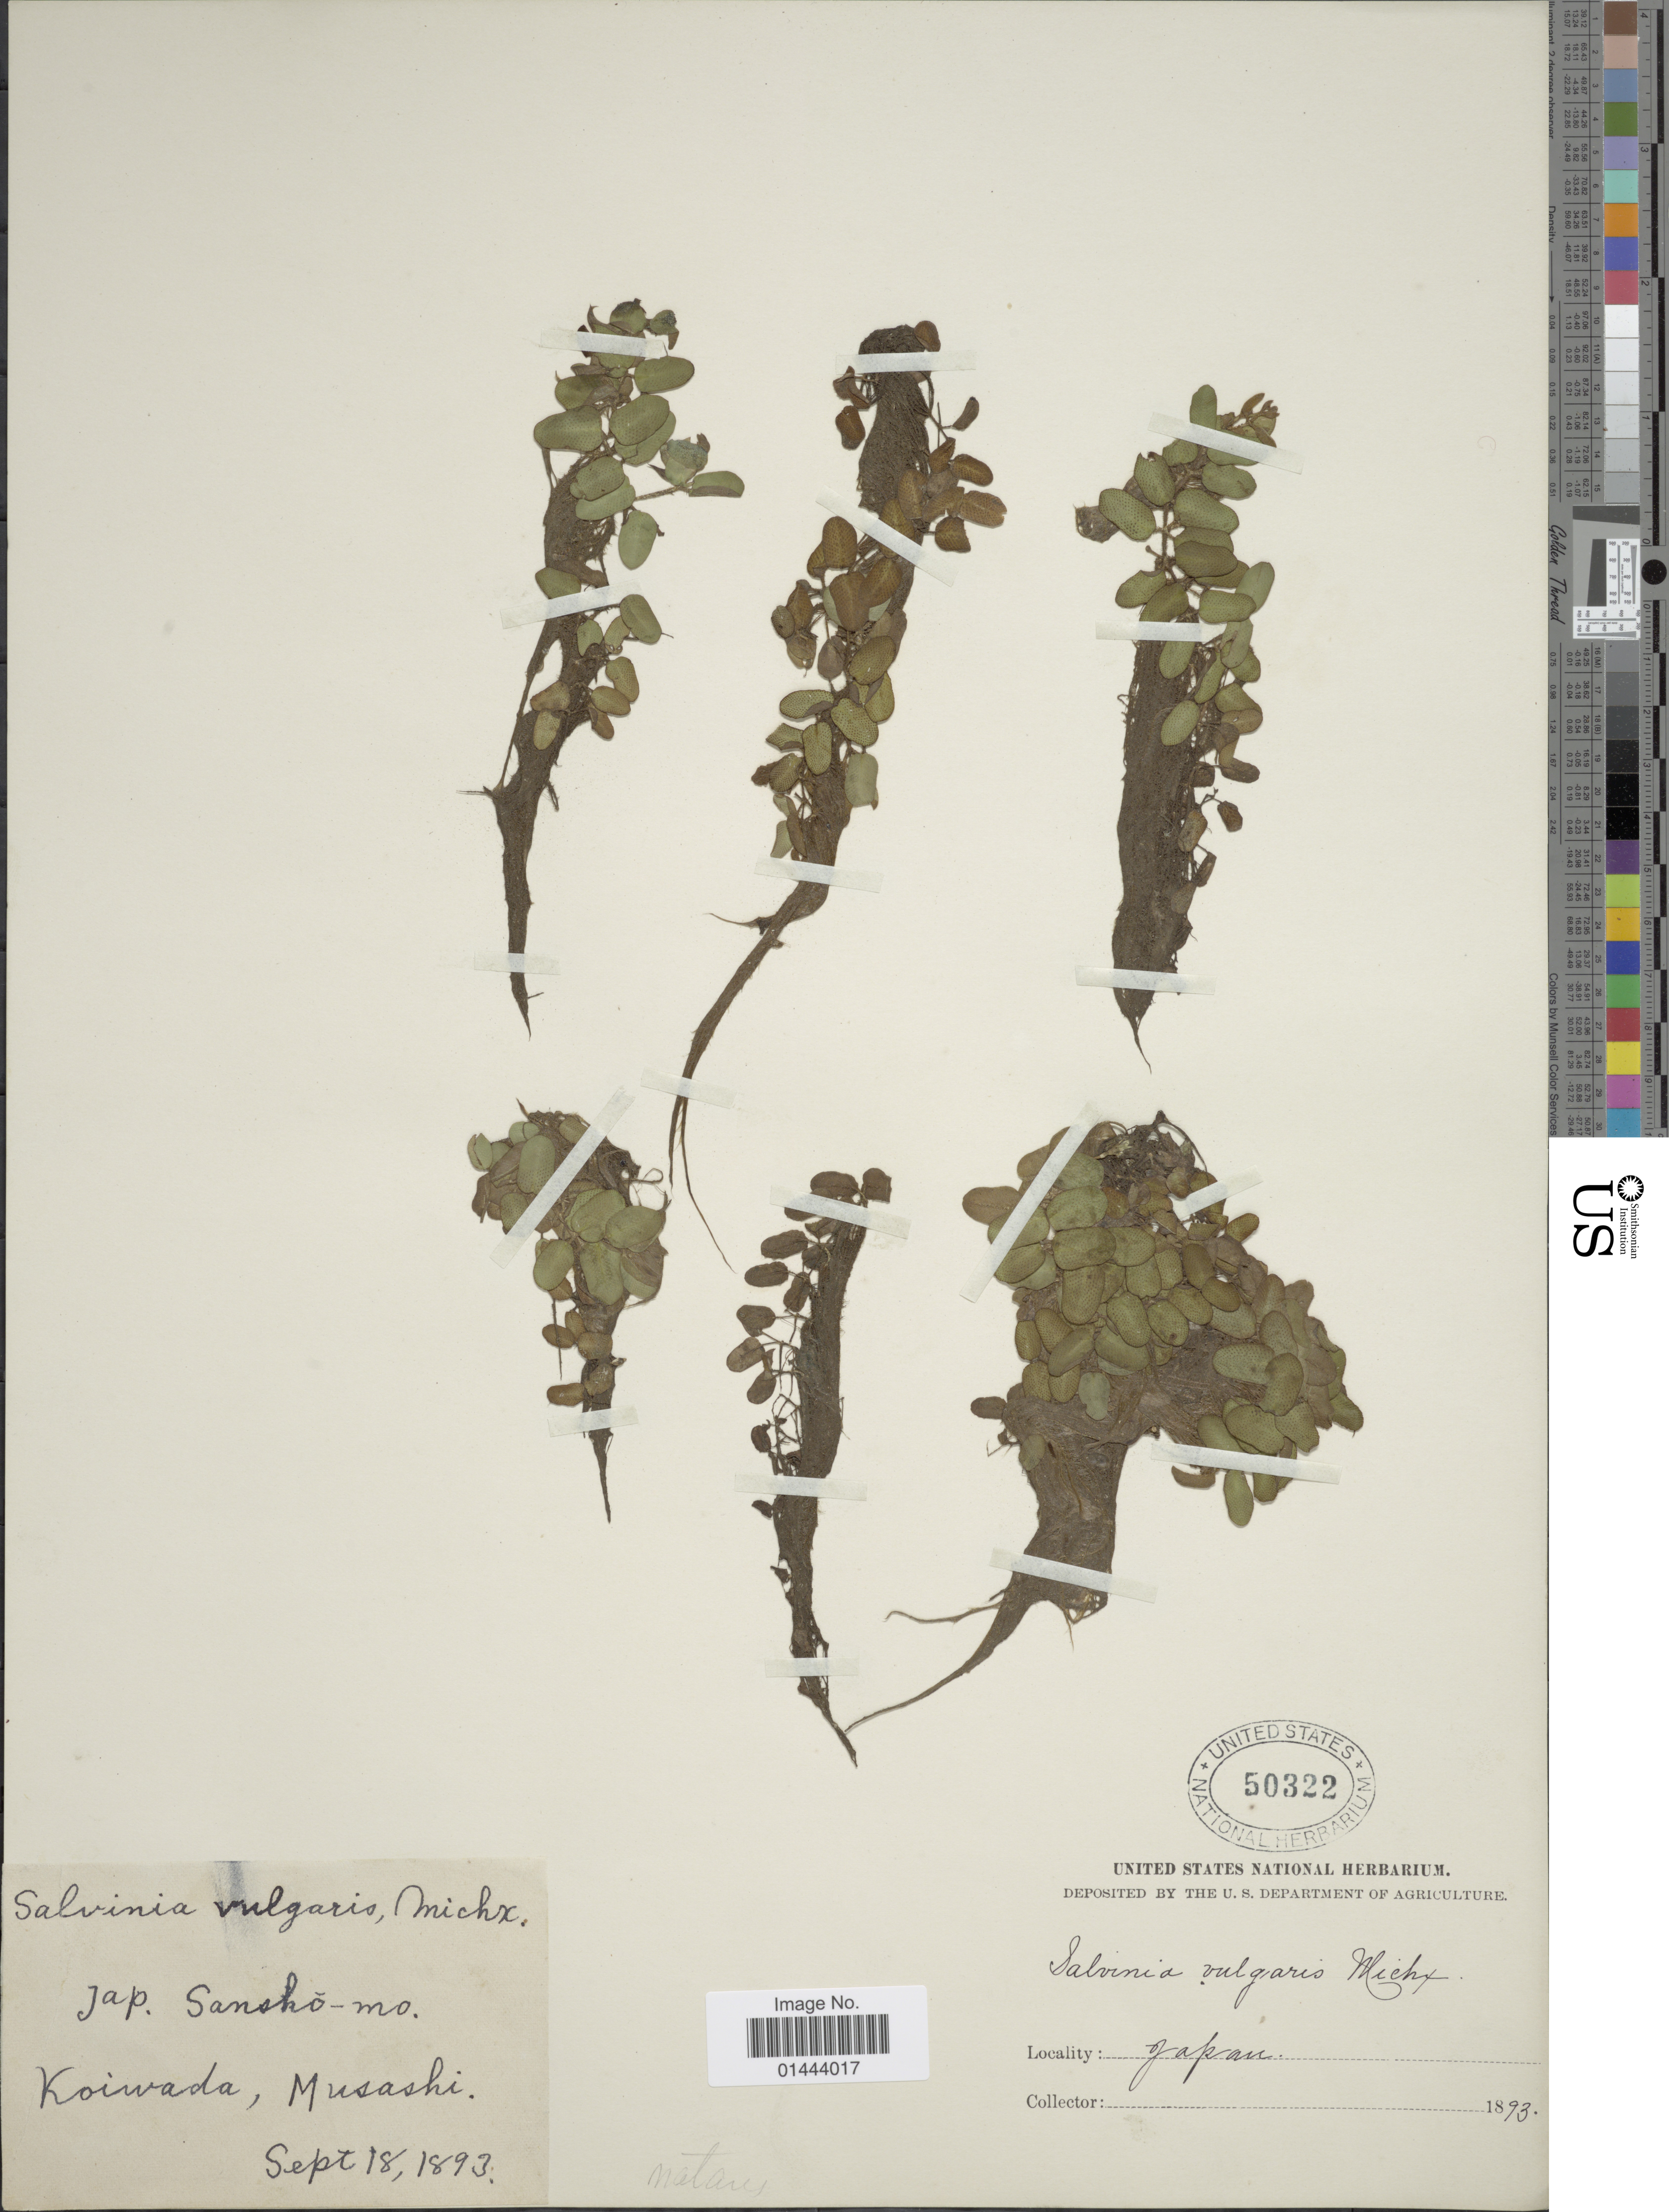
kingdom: Plantae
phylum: Tracheophyta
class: Polypodiopsida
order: Salviniales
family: Salviniaceae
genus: Salvinia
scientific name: Salvinia natans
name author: (L.) All.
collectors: Facchini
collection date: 1893-09-18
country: Japan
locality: Koiwada, Musashi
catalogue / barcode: US 50322